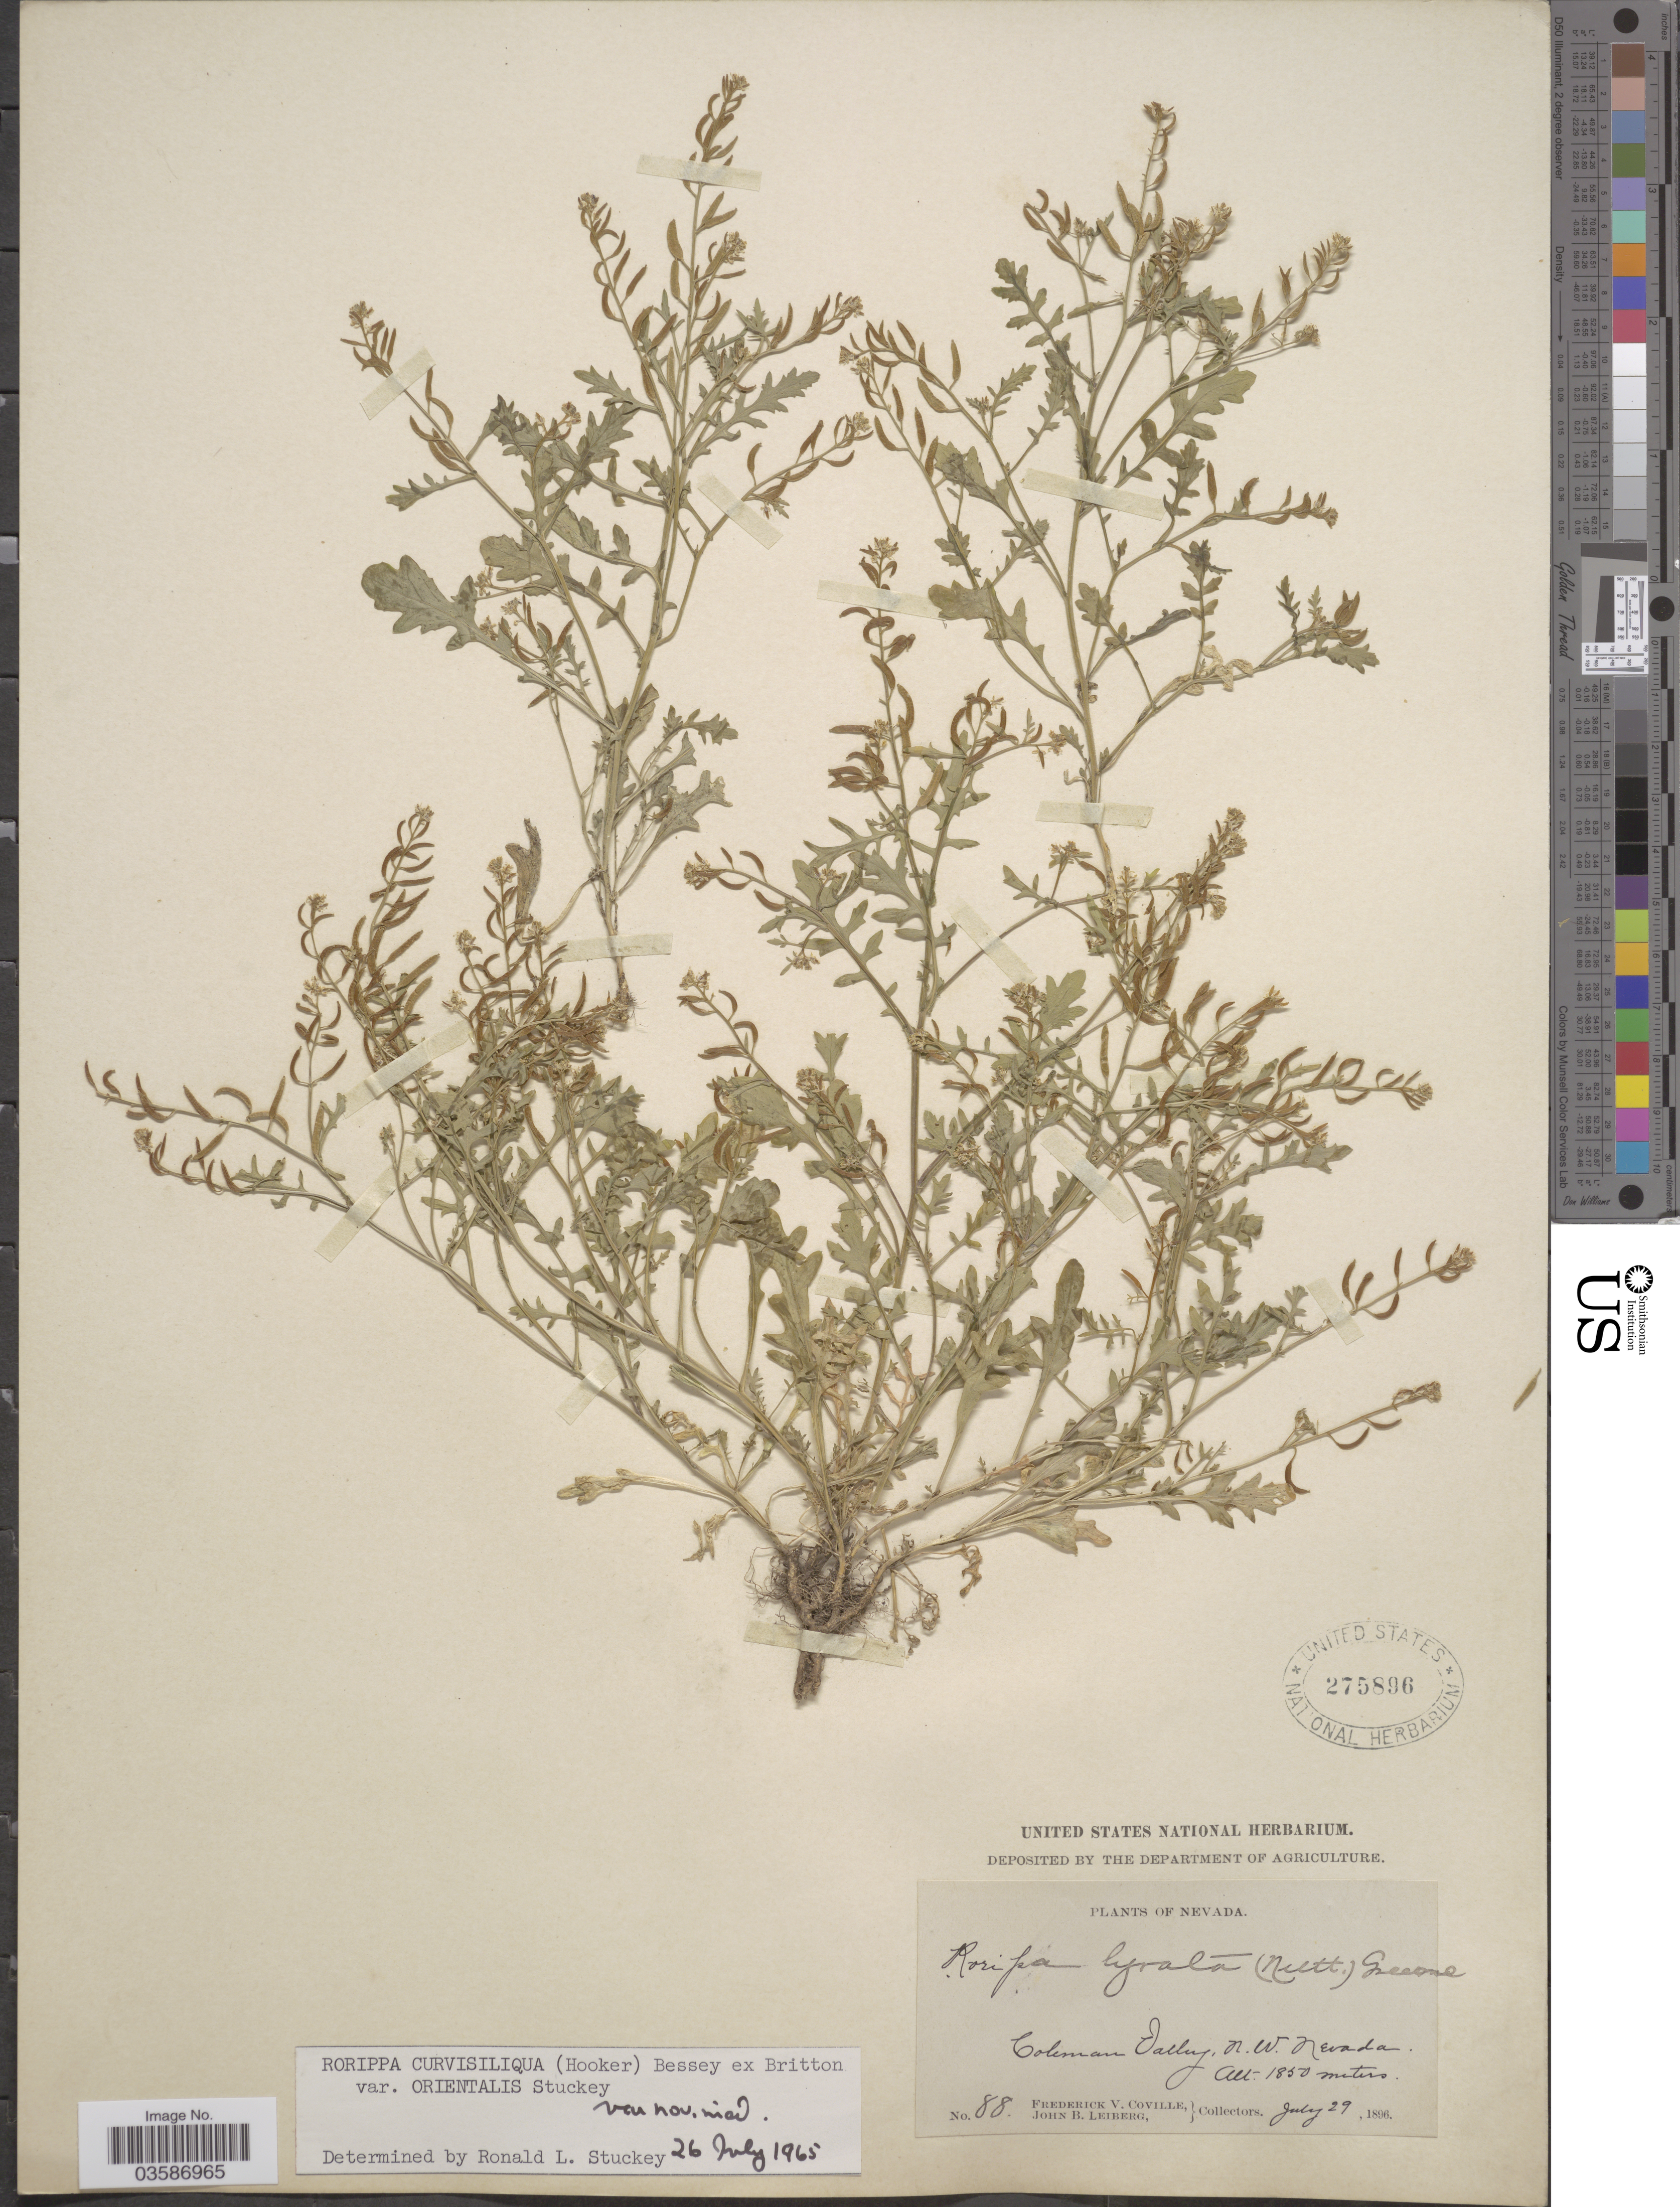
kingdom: Plantae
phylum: Tracheophyta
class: Magnoliopsida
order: Brassicales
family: Brassicaceae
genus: Rorippa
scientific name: Rorippa curvisiliqua var. orientalis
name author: Stuckey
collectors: F. V. Coville & J. B. Leiberg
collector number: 88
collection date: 1896-07-29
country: United States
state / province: Nevada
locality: Coleman Valley, N. W. Nevada.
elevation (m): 1850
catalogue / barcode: US 275896